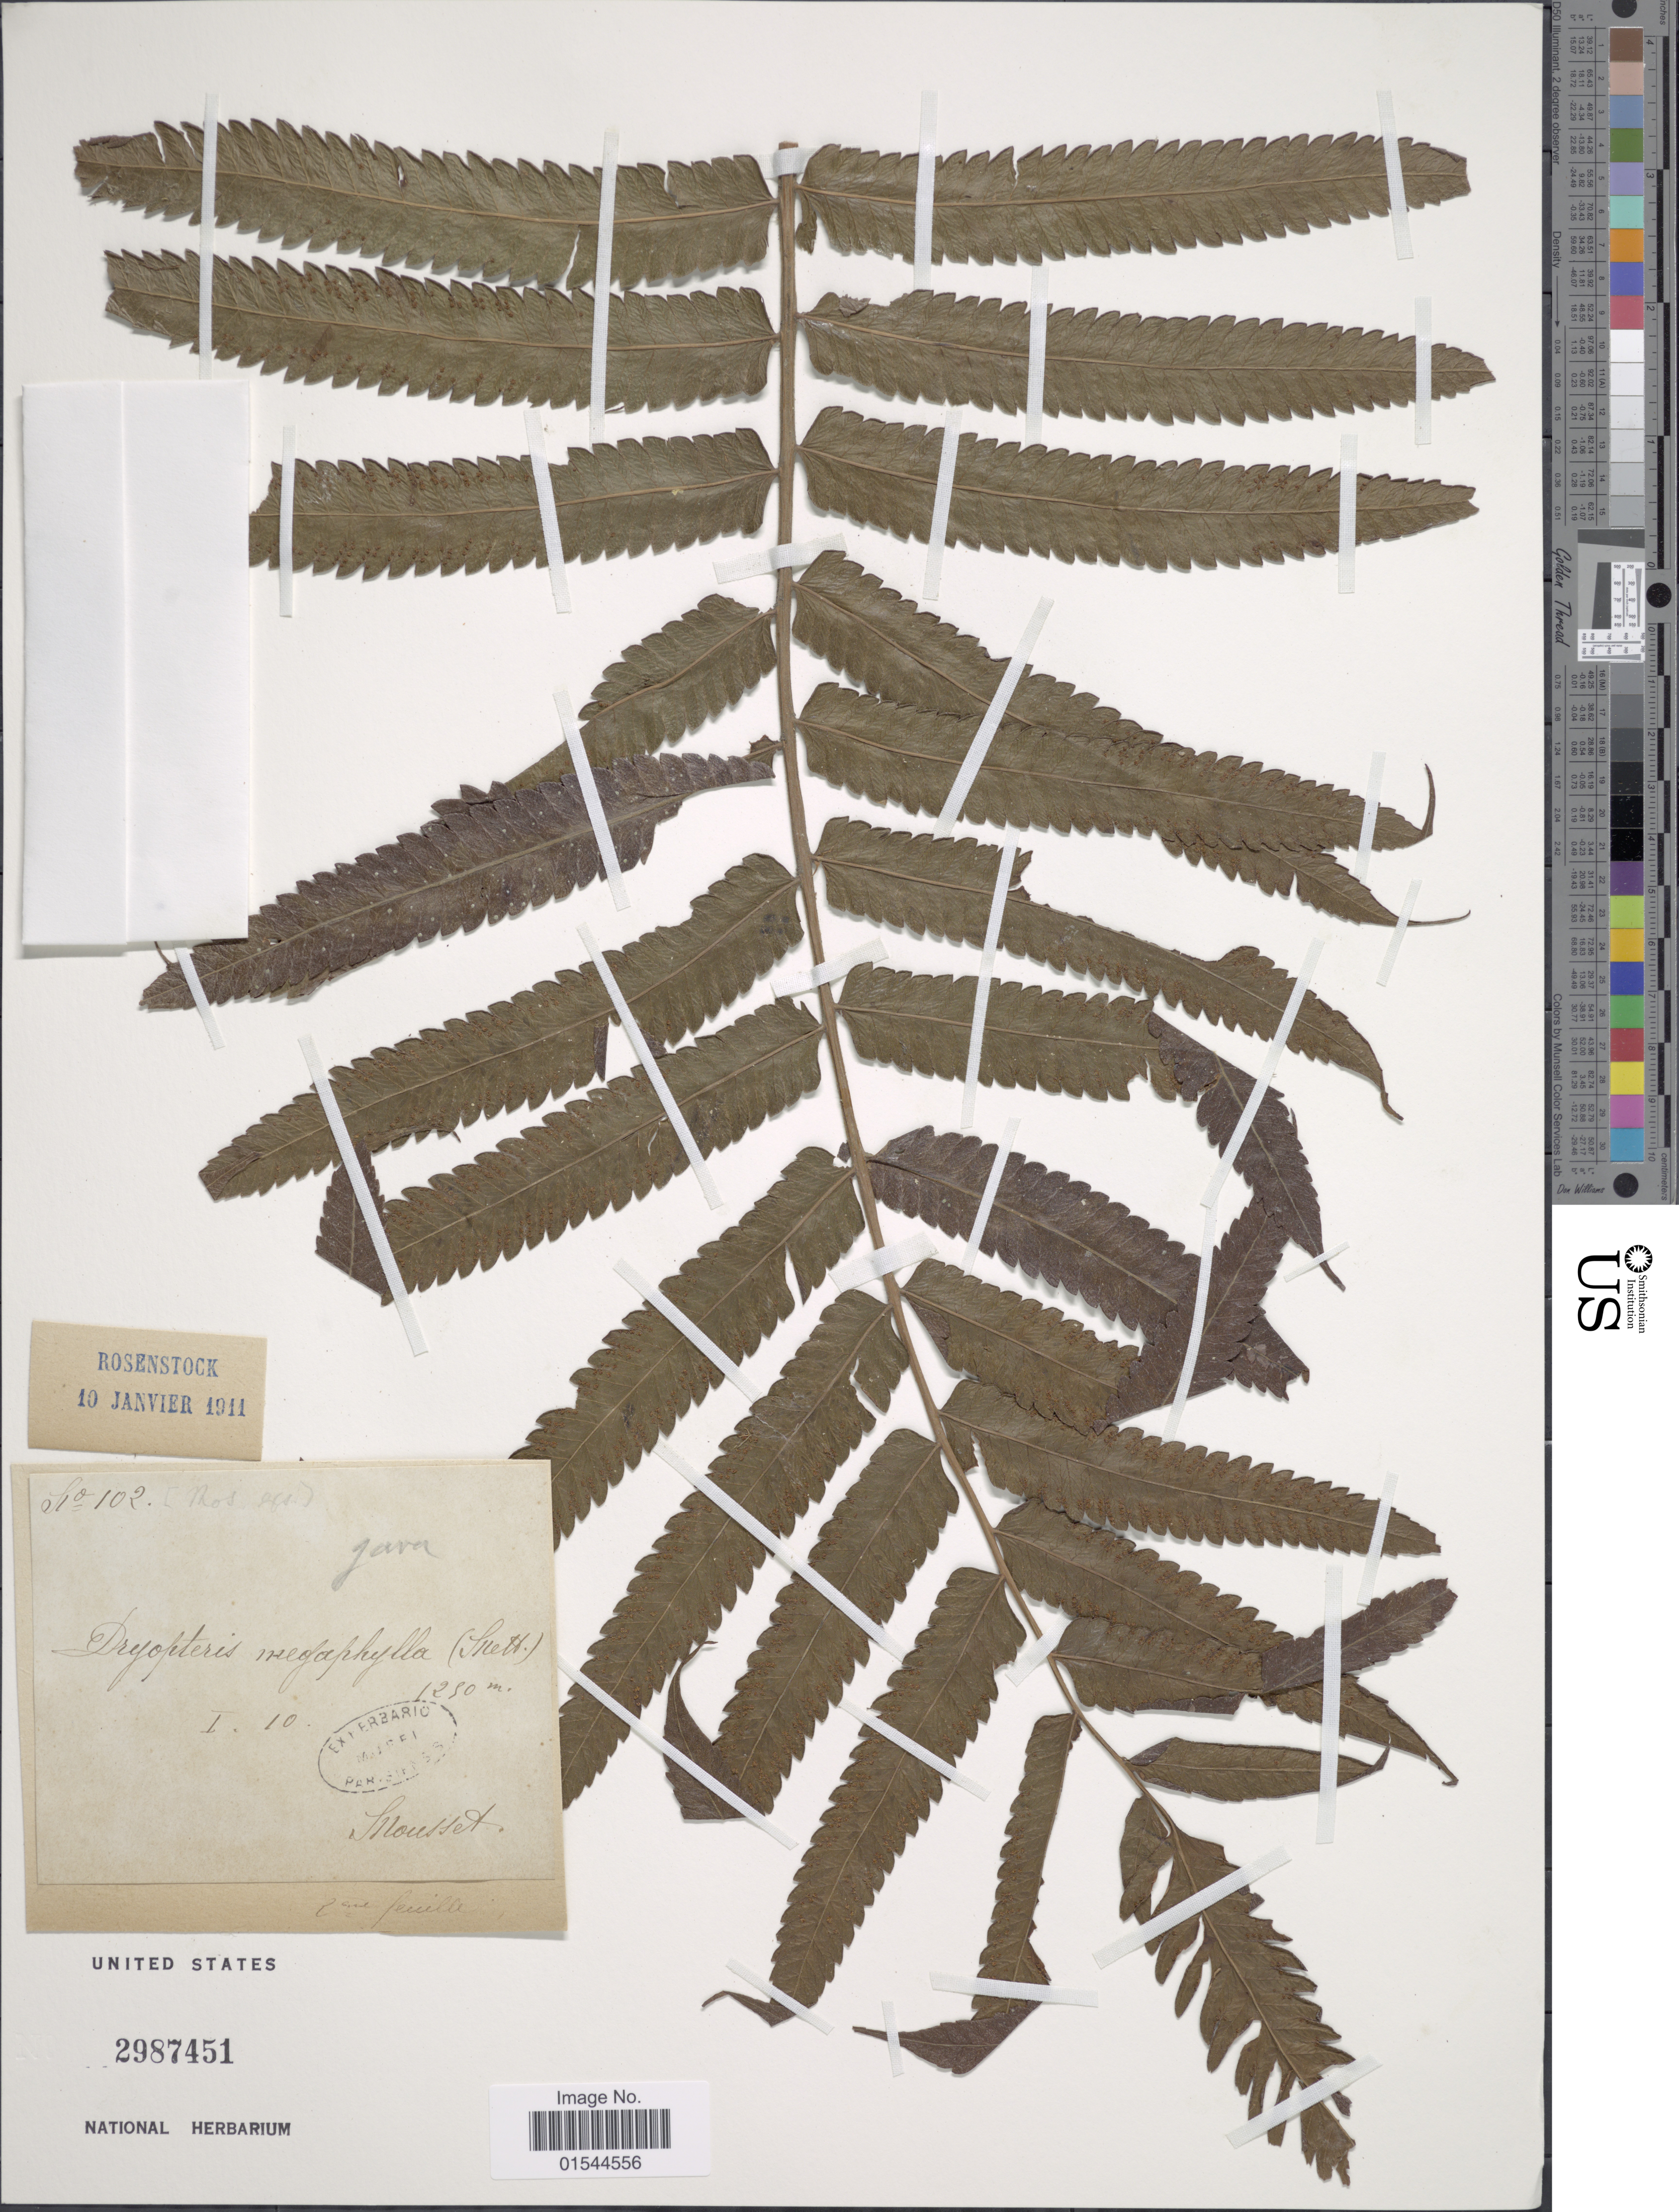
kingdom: Plantae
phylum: Tracheophyta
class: Polypodiopsida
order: Polypodiales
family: Thelypteridaceae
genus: Pneumatopteris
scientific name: Pneumatopteris pennigera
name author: (G. Forst.) Holttum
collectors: Mousset, --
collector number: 102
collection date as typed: Transcribed d/m/y: /1/10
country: Indonesia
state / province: Java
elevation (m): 1250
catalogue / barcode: US 2987451